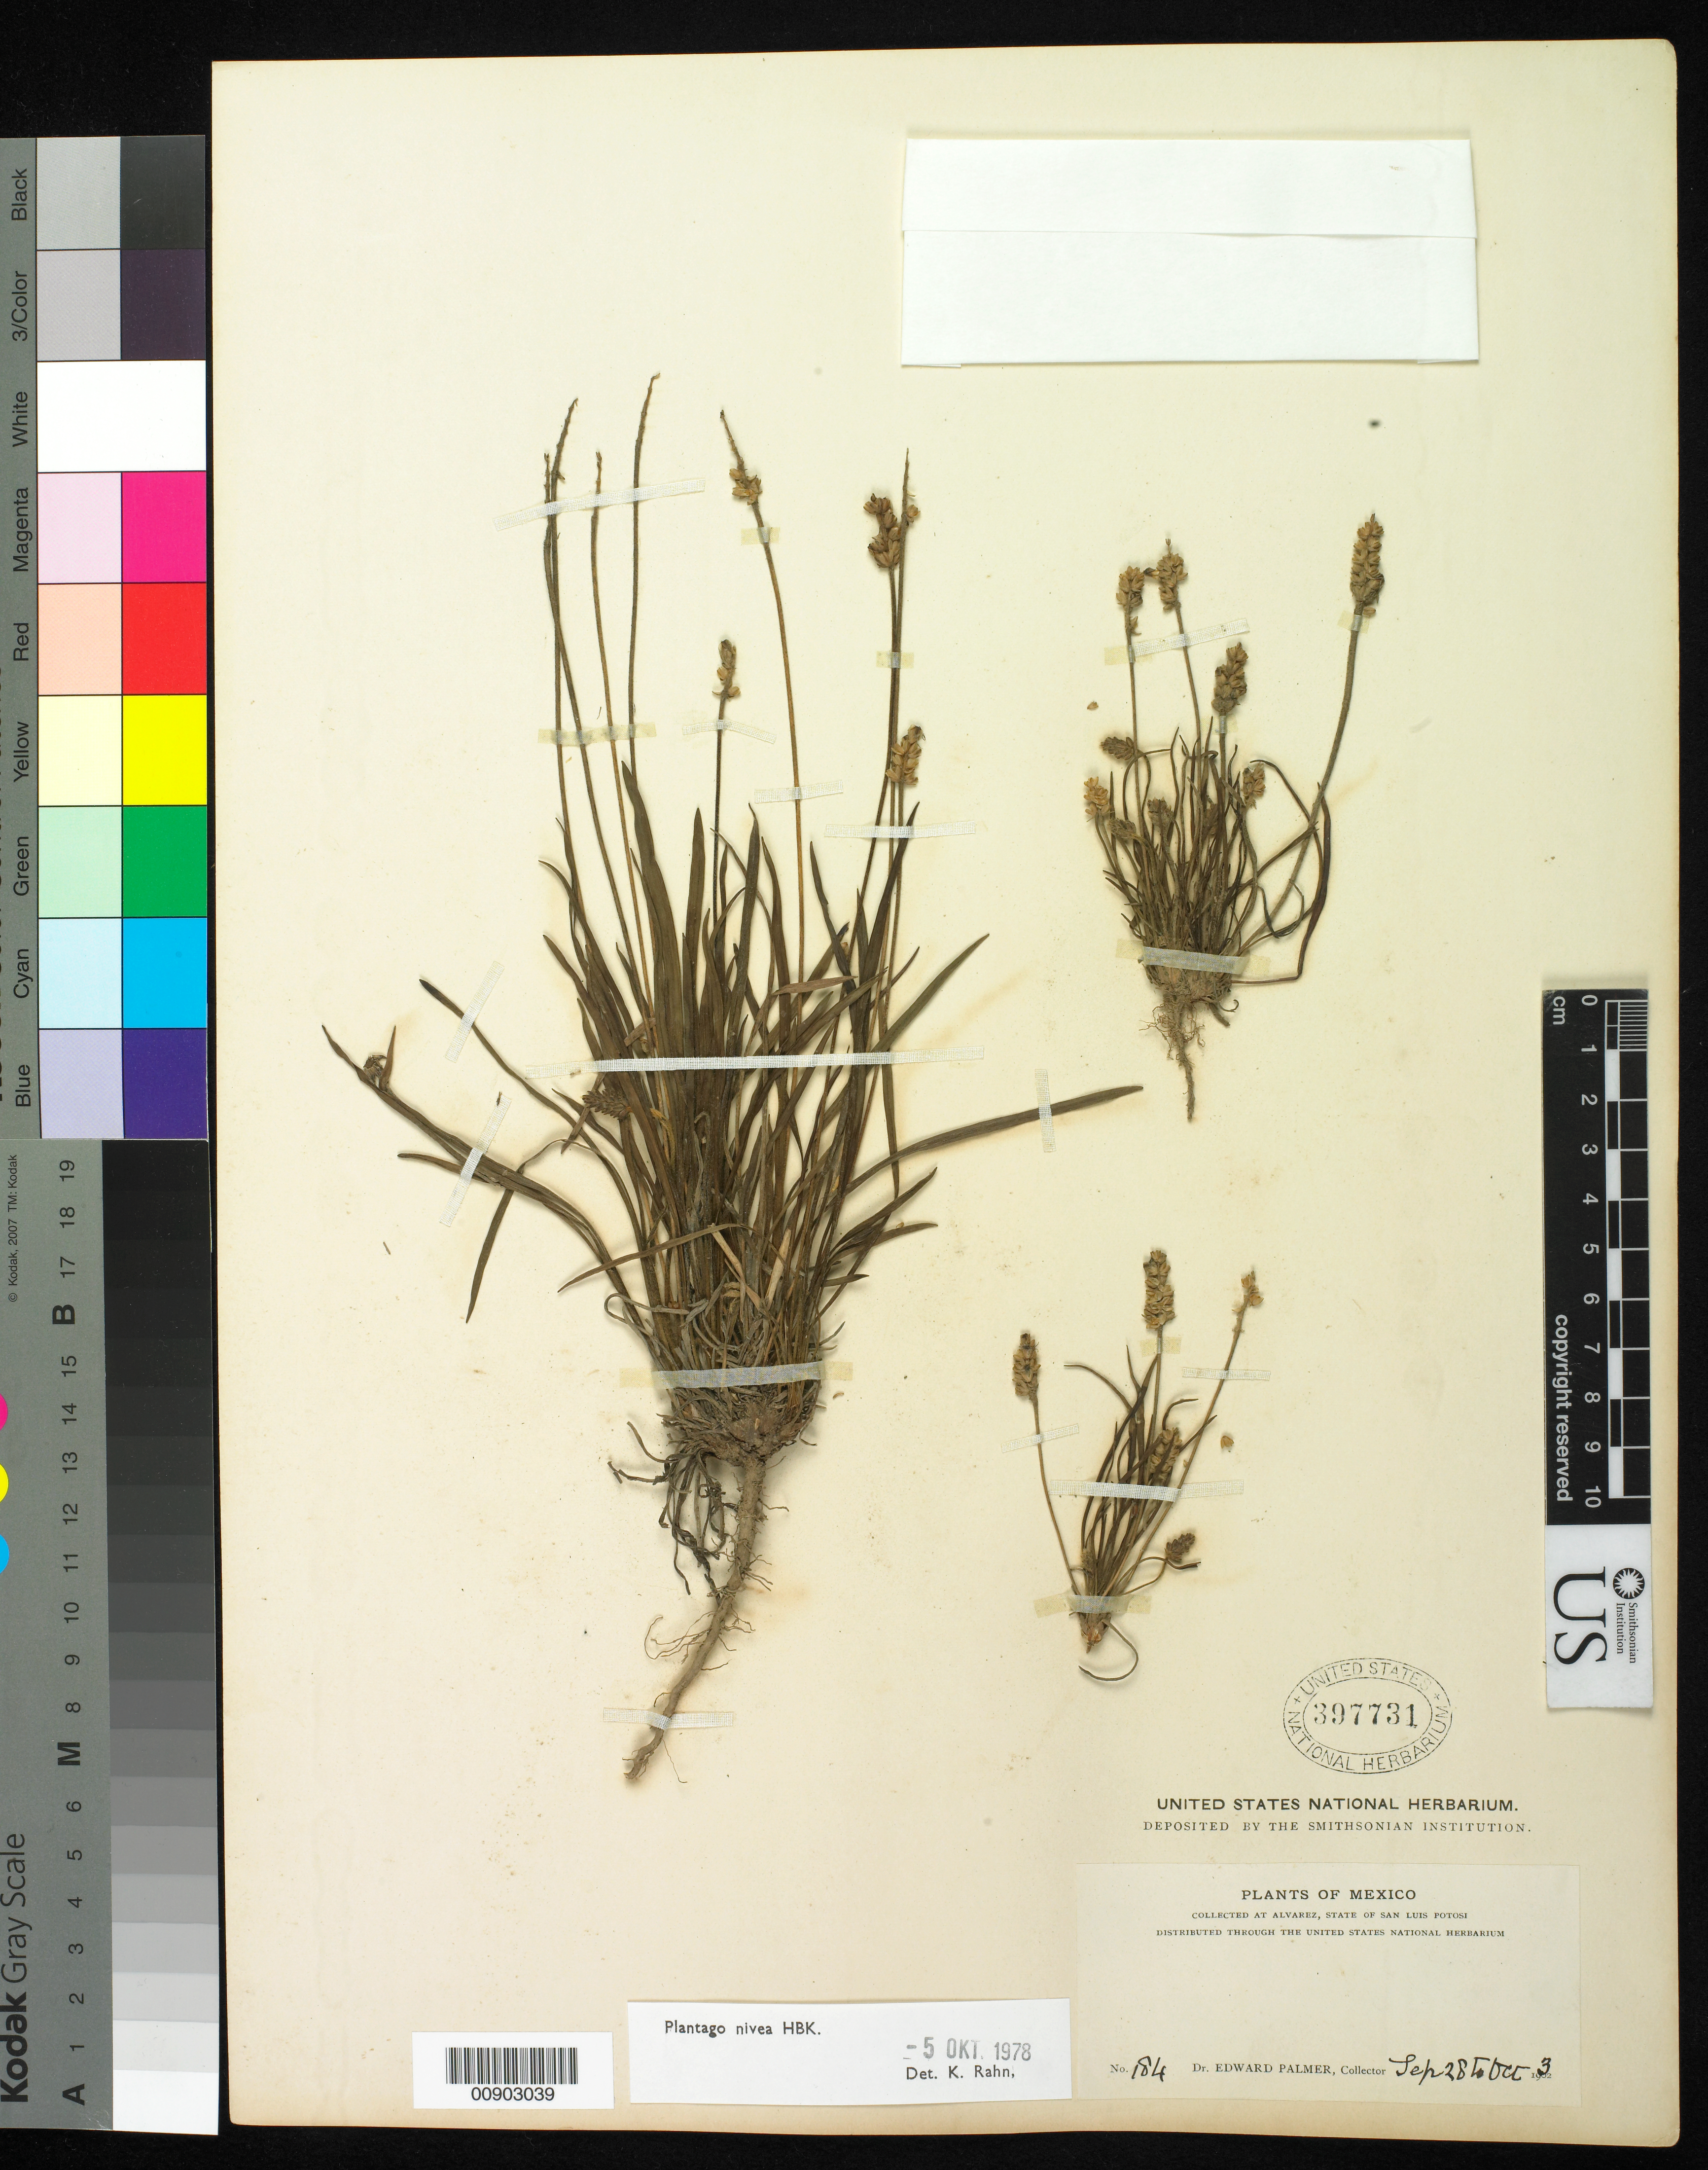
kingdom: Plantae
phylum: Tracheophyta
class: Magnoliopsida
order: Lamiales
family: Plantaginaceae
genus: Plantago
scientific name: Plantago nivea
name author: Kunth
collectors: E. Palmer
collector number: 184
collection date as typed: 28 Sep 1902 to 03 Oct 1902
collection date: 1902-09-28/1902-10-03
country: Mexico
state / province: San Luis Potosí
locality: Alvarez, San Luis Potosí.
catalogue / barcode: US 397731